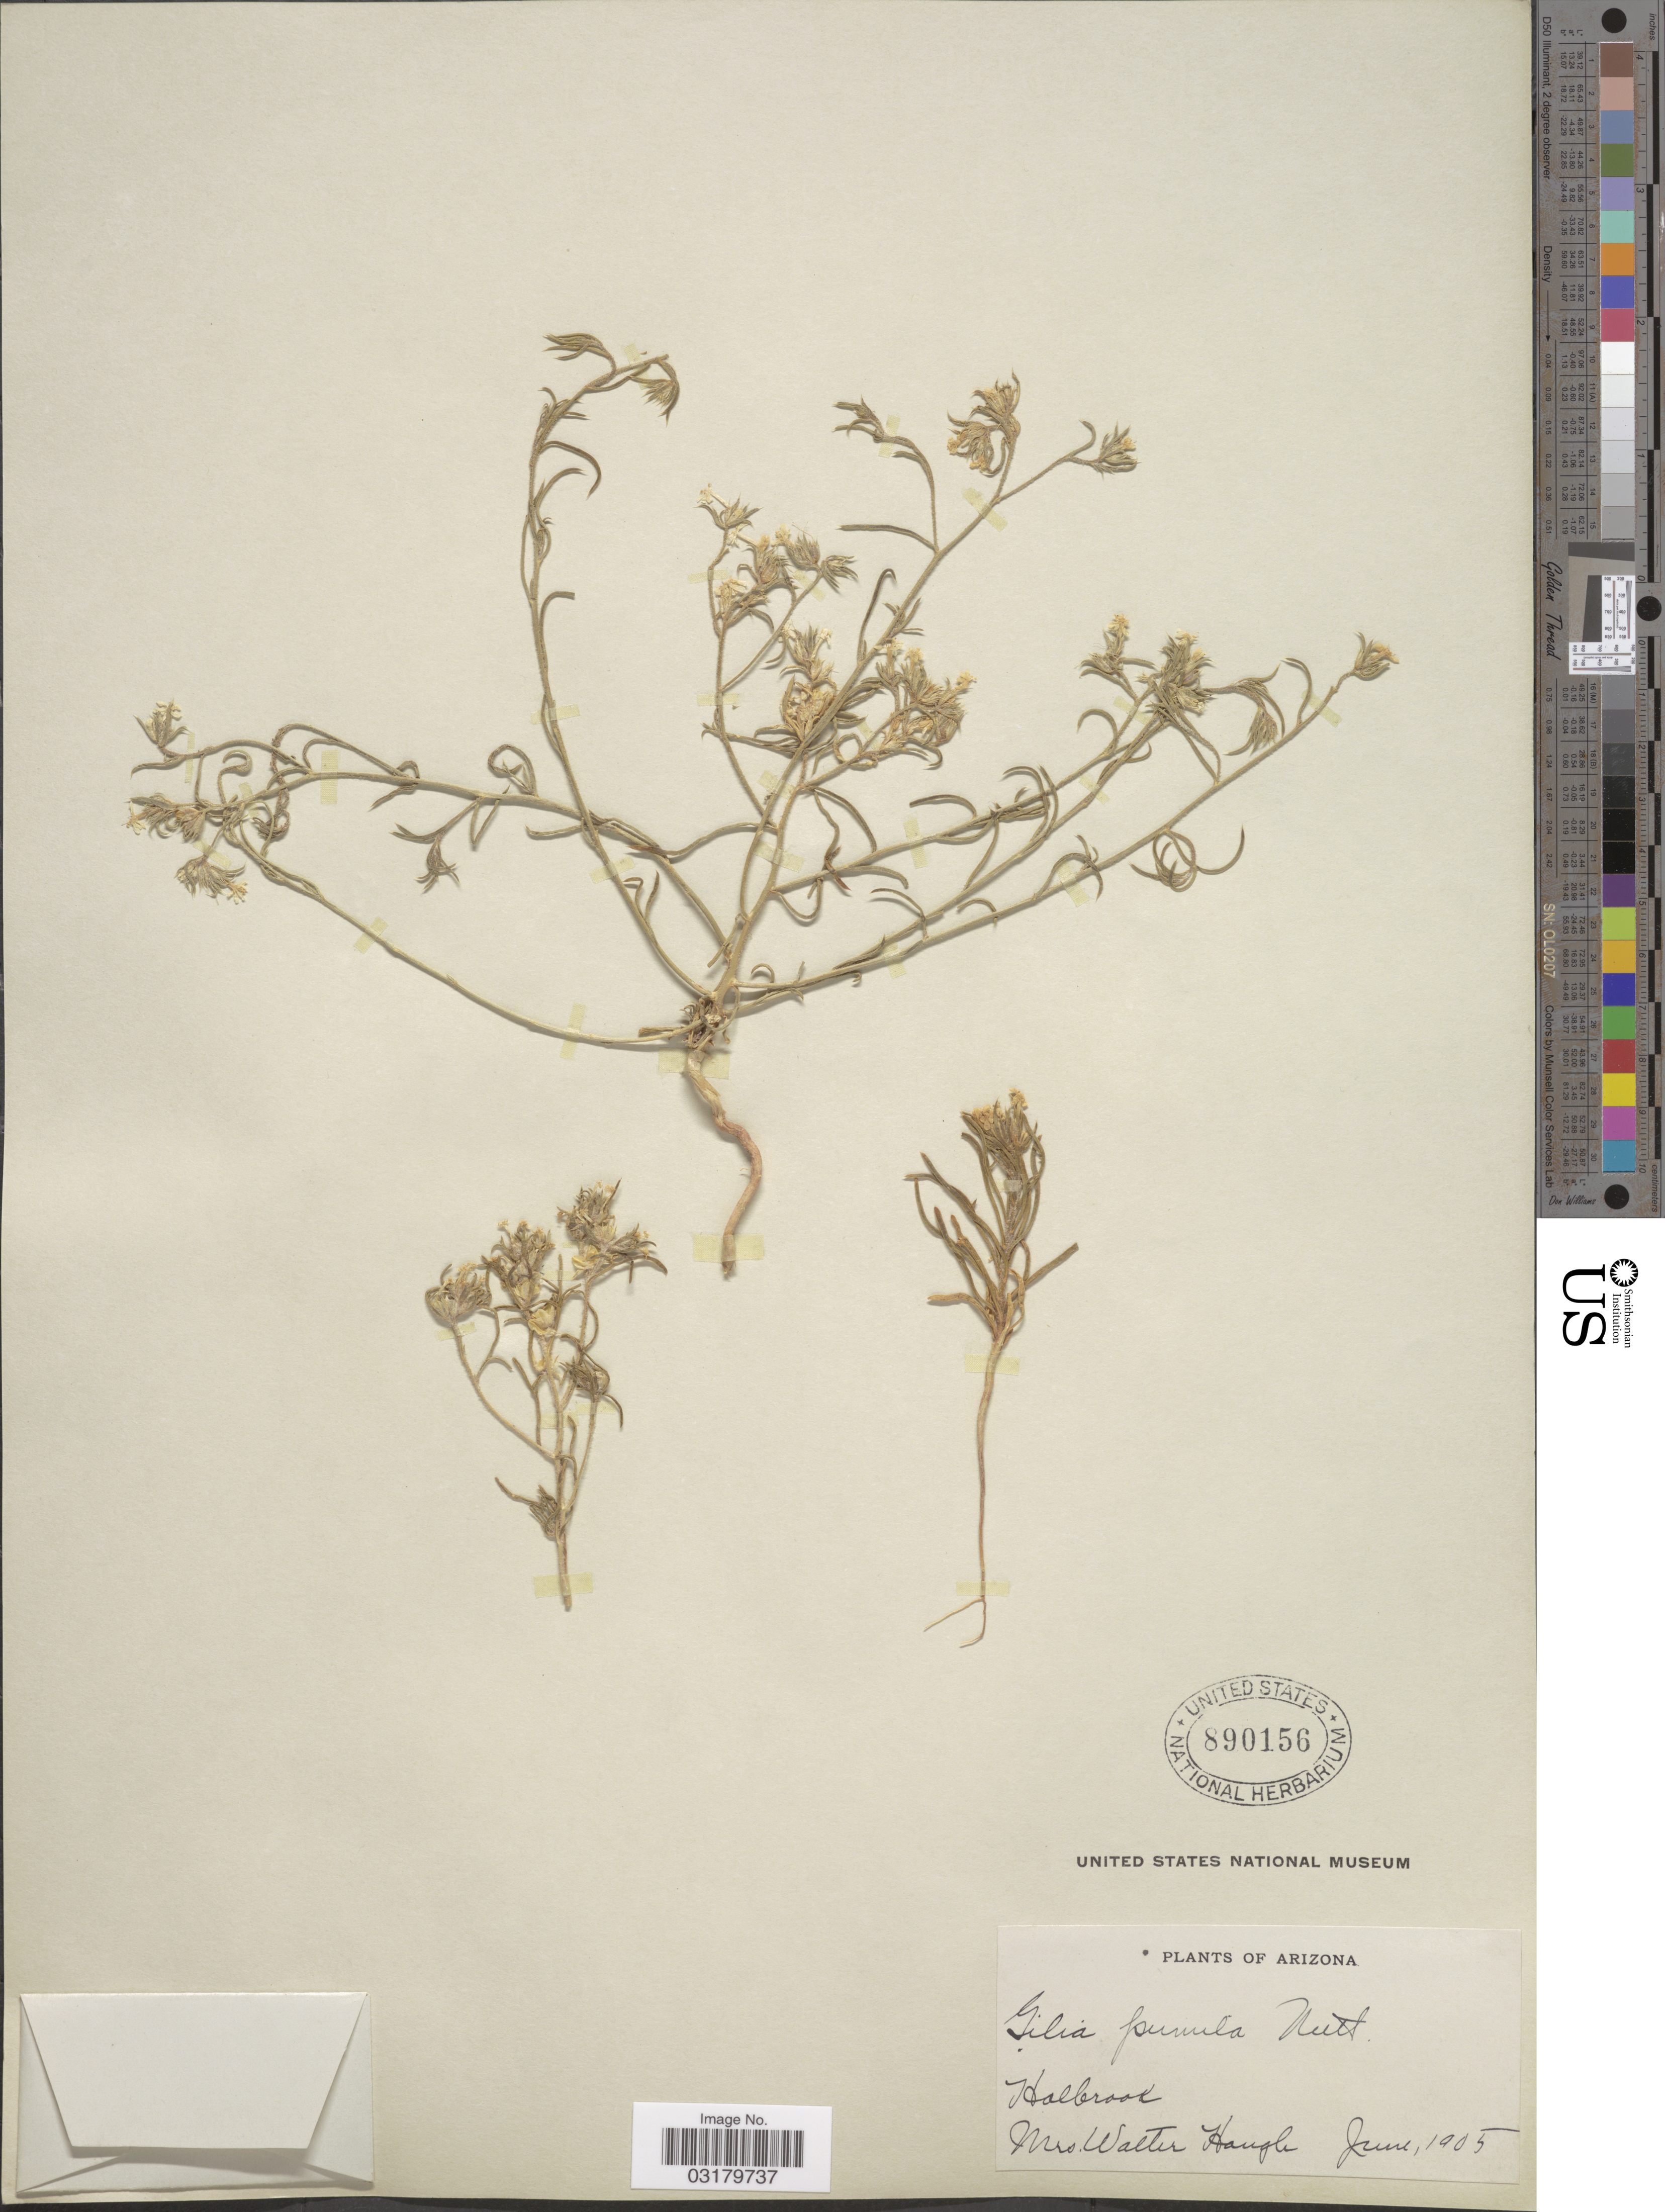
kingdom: Plantae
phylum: Tracheophyta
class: Magnoliopsida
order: Ericales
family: Polemoniaceae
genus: Ipomopsis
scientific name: Ipomopsis pumila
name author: (Nutt.) V.E. Grant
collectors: Mrs W. Hough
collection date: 1905-06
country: United States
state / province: Arizona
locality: Holbrook.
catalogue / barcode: US 890156